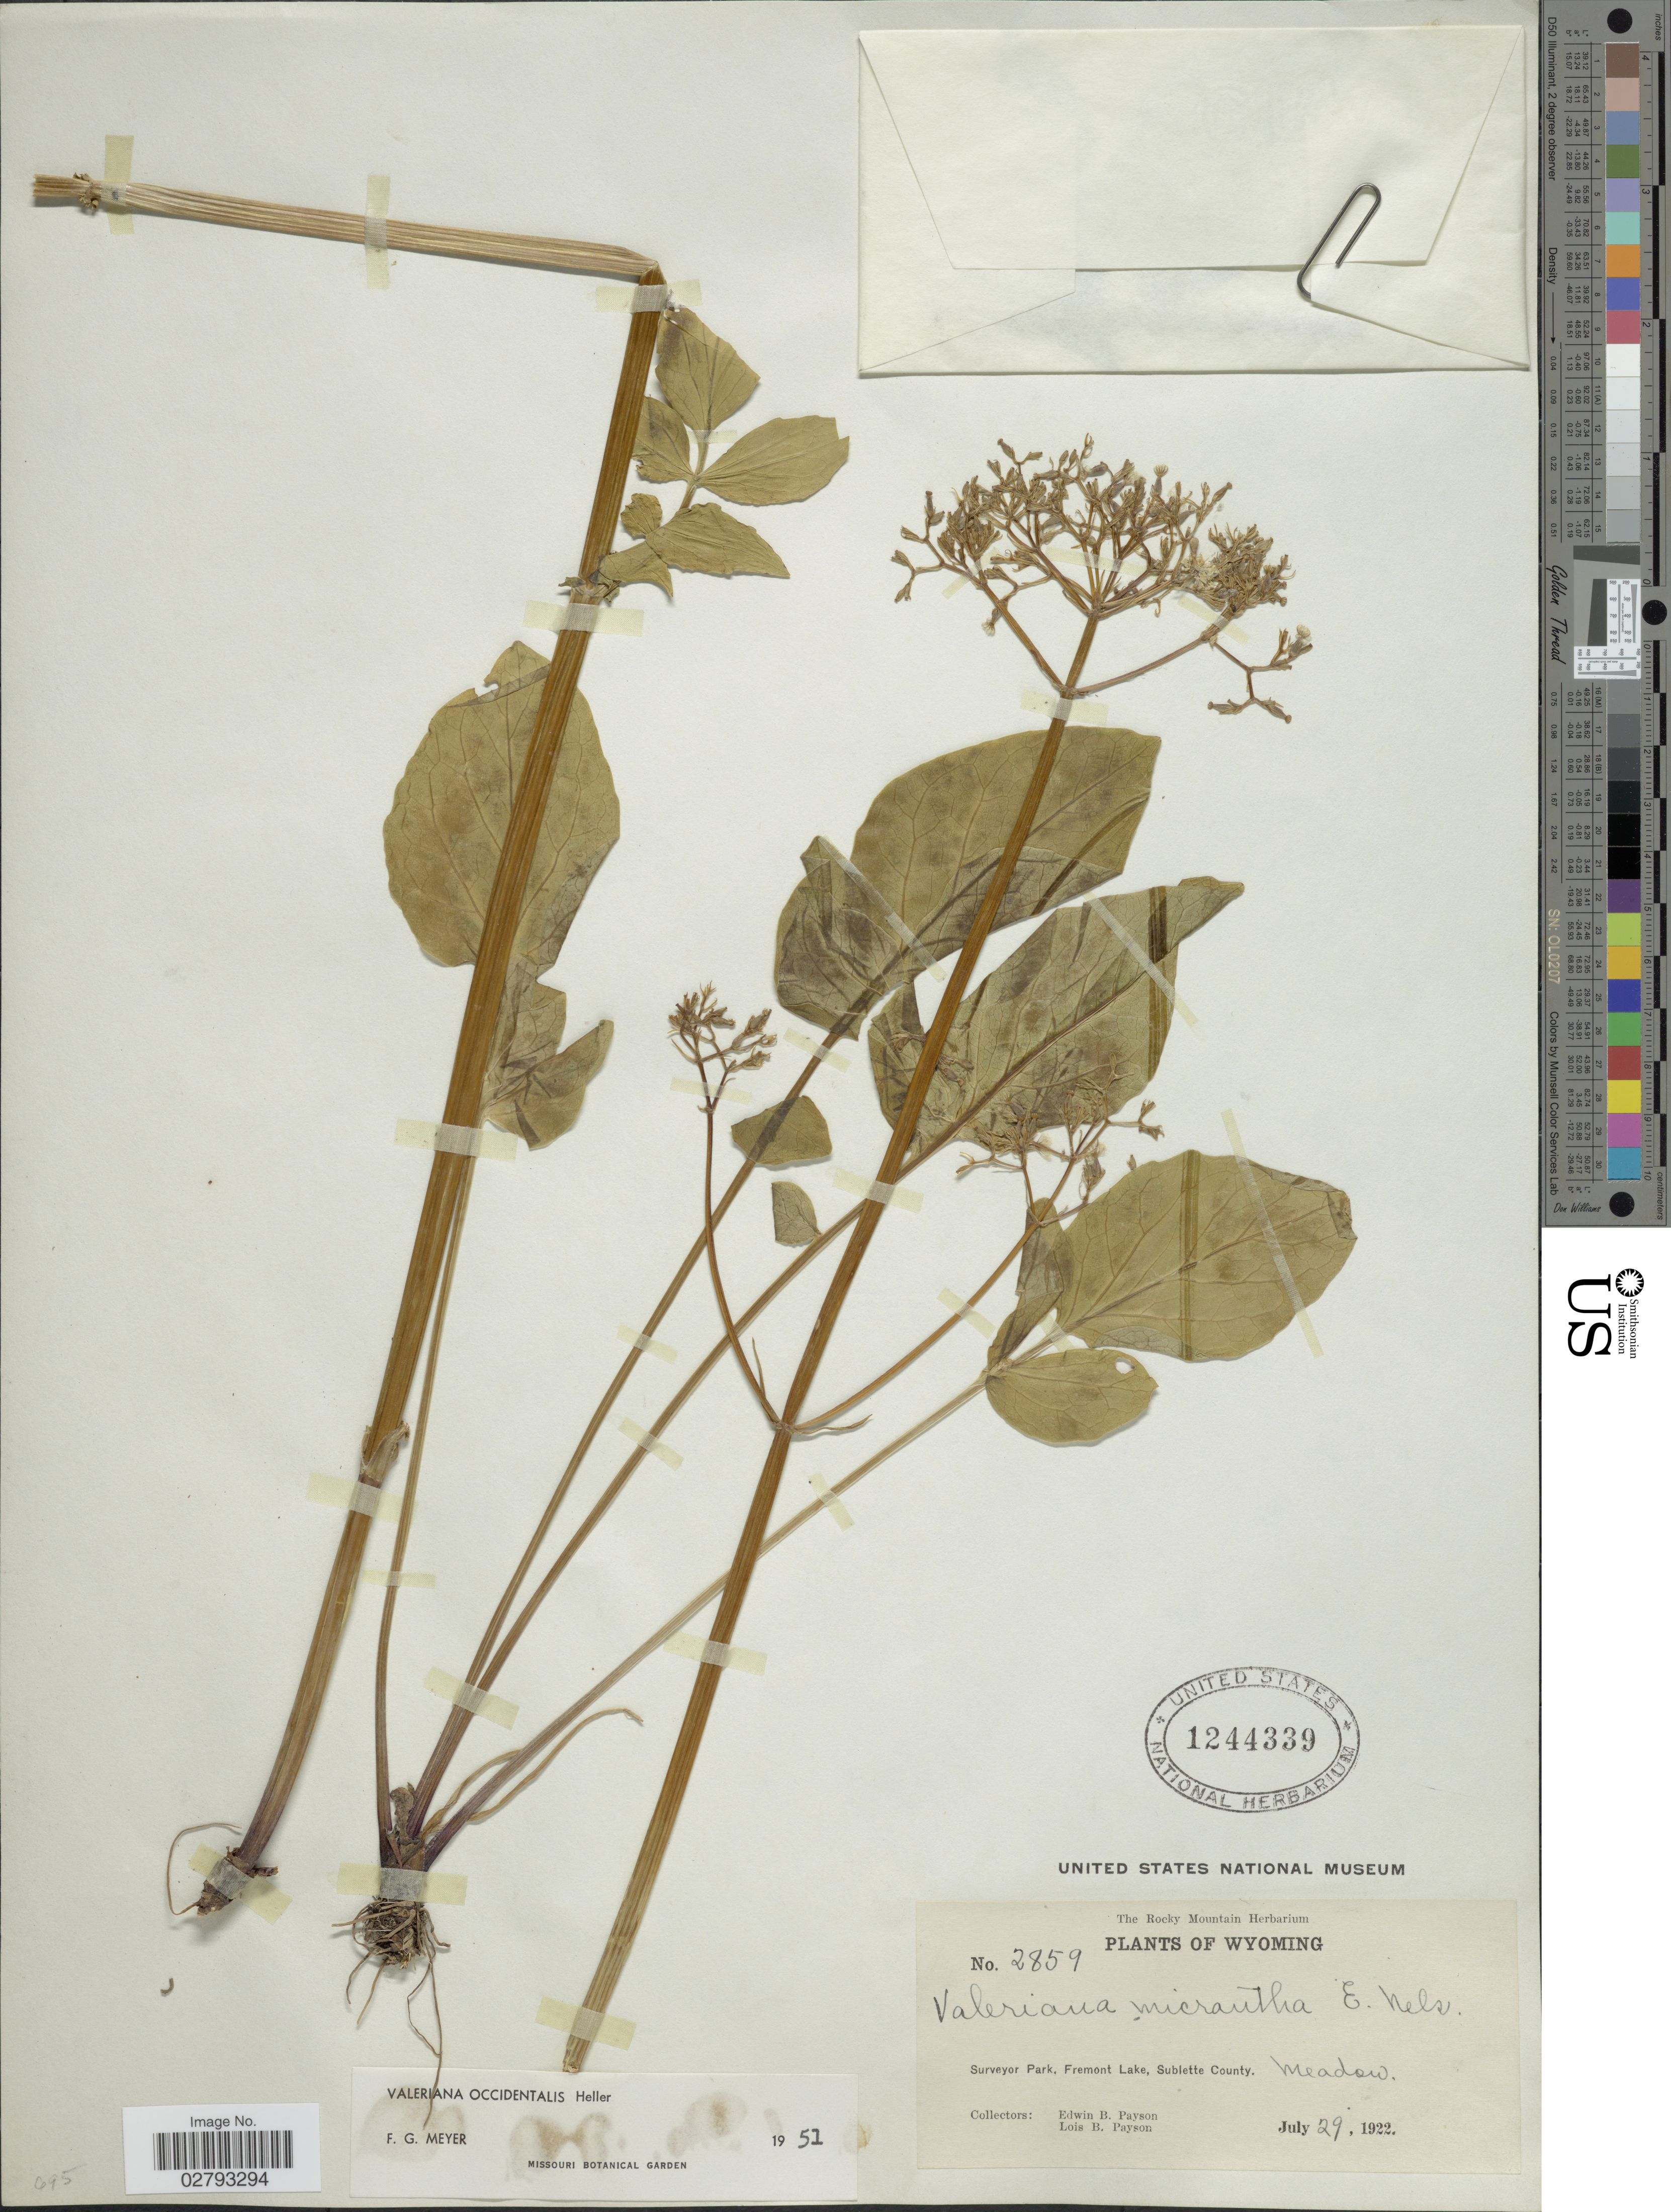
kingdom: Plantae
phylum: Tracheophyta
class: Magnoliopsida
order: Dipsacales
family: Caprifoliaceae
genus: Valeriana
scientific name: Valeriana occidentalis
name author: A. Heller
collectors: E. B. Payson & L. Payson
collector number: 2859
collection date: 1922-07-29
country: United States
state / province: Wyoming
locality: Surveyor Park, Fremont Lake, Sublette County.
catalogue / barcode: US 1244339